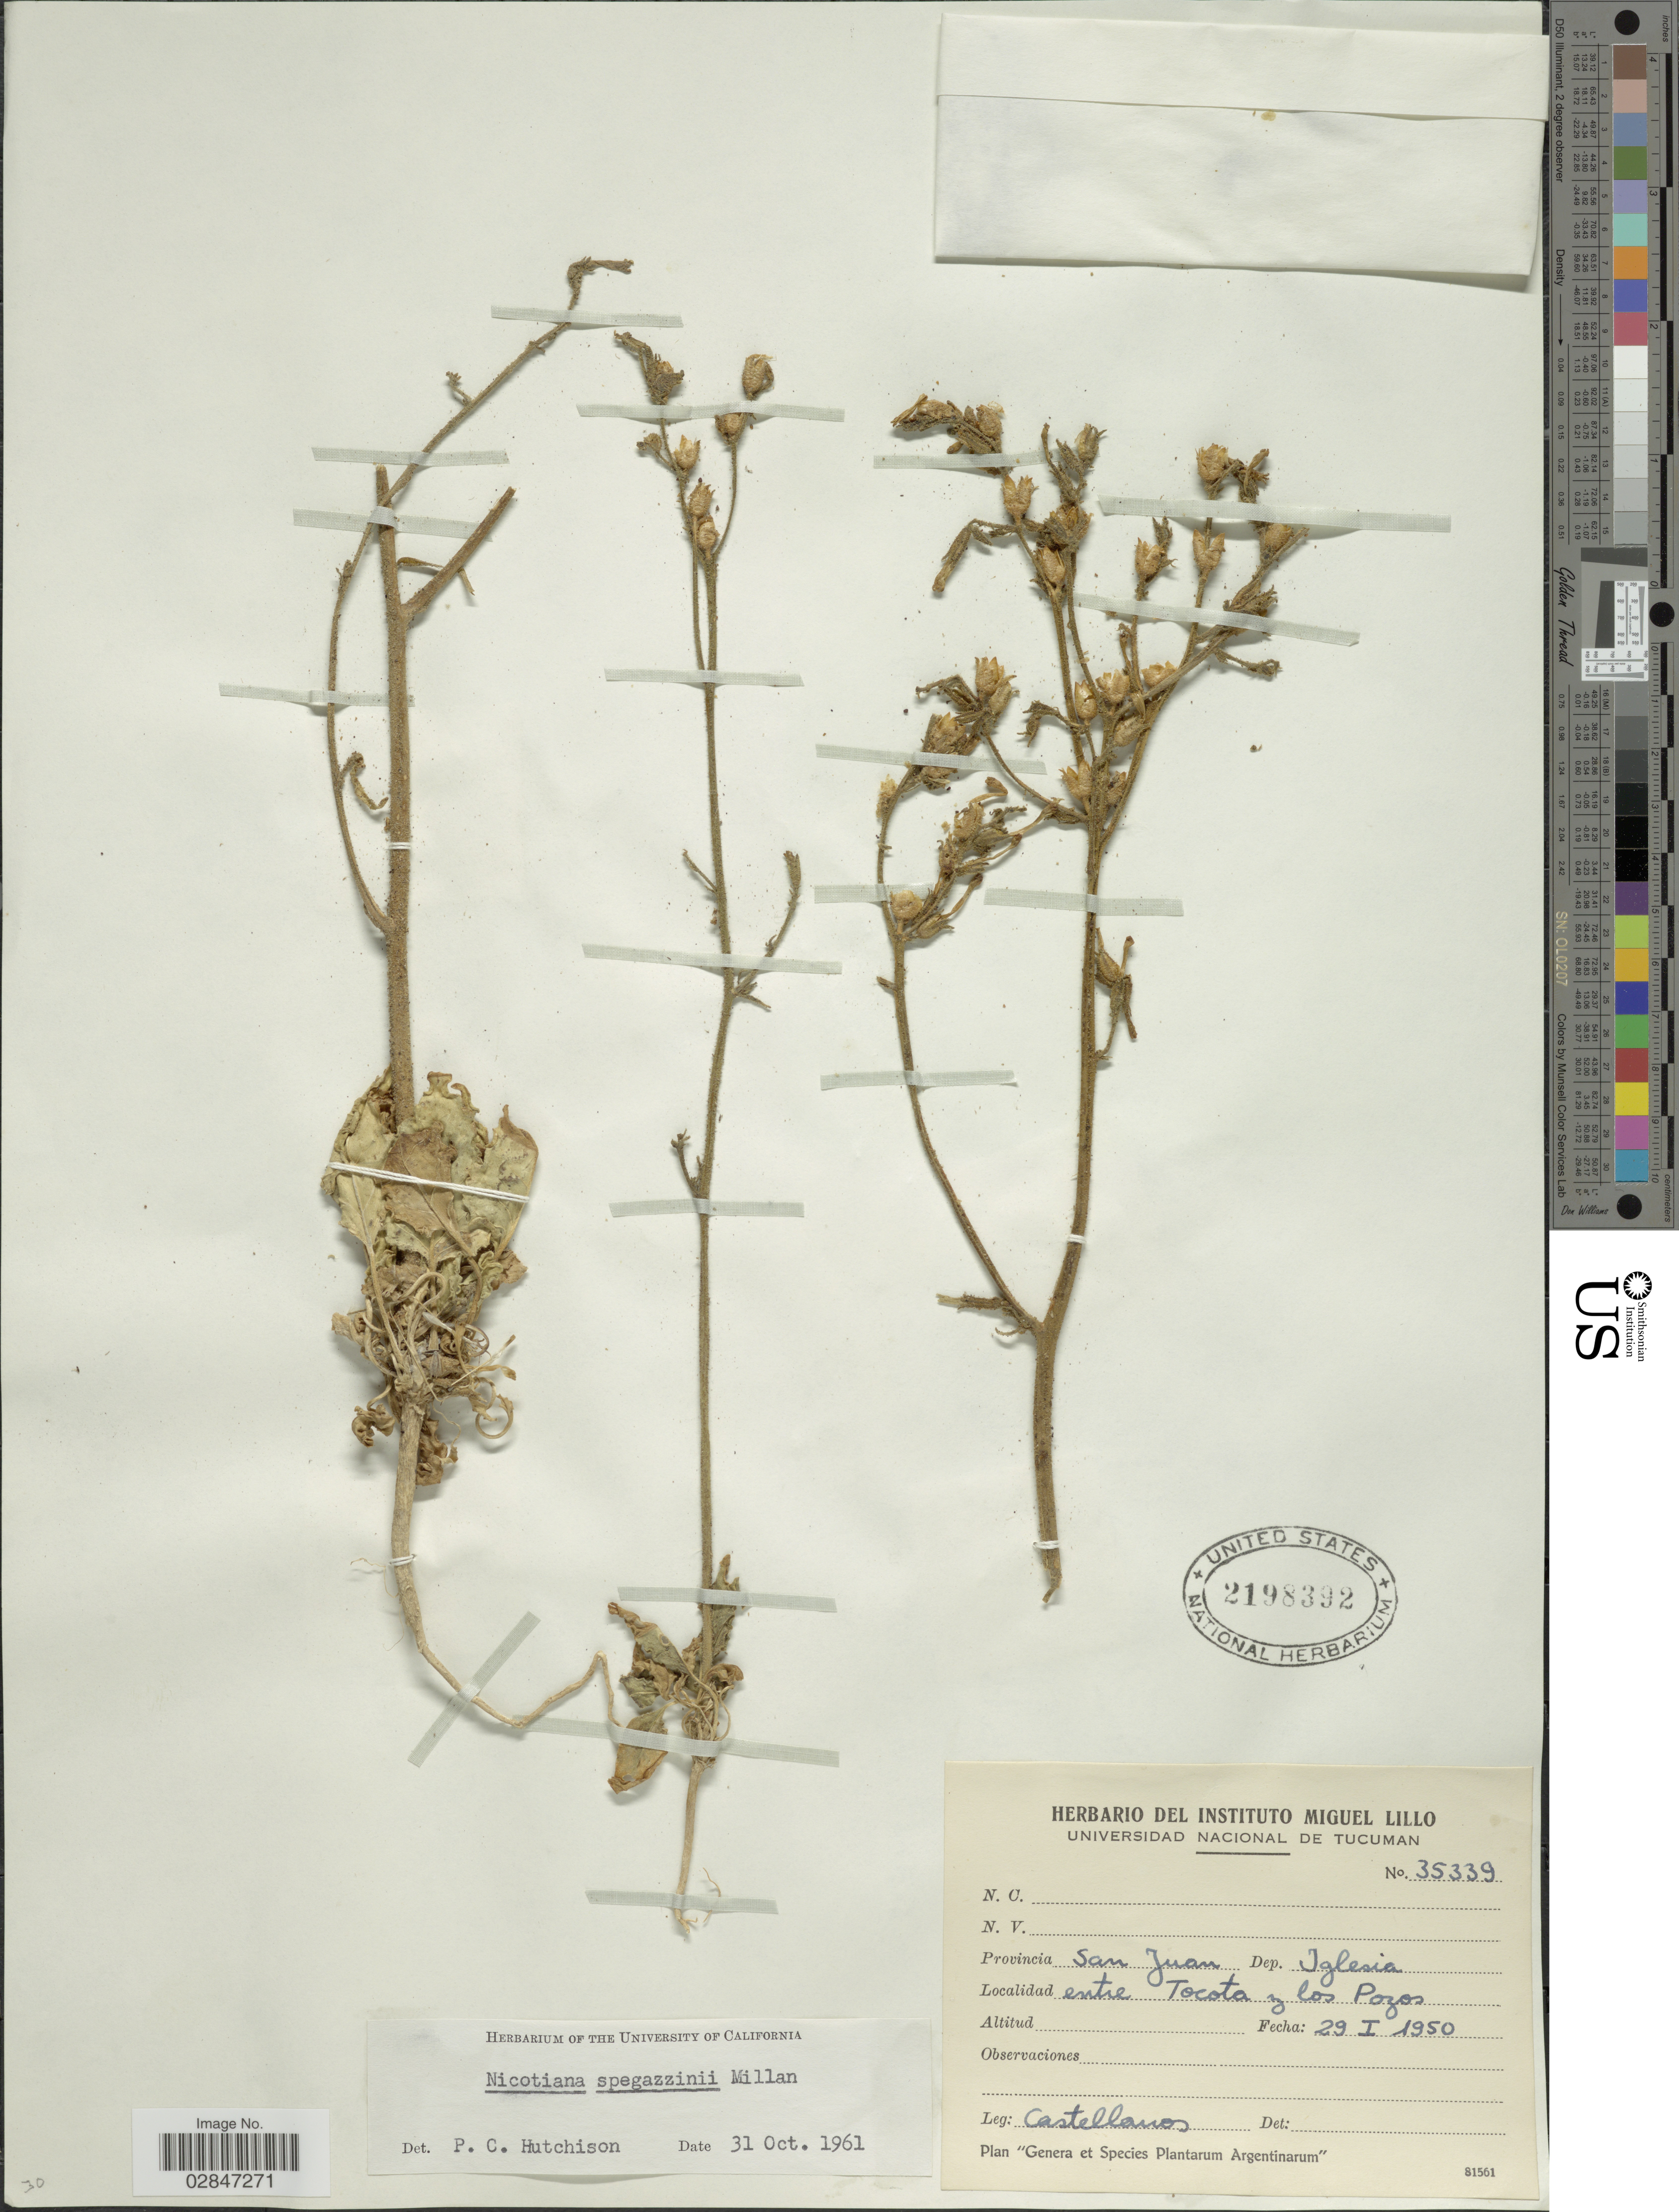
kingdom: Plantae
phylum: Tracheophyta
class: Magnoliopsida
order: Solanales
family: Solanaceae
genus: Nicotiana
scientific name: Nicotiana spegazzinii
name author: Millán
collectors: -- Castellanos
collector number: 35339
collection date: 1950-01-29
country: Argentina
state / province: San Juan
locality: Provincia San Juan, Dep. Iglesia, entre Tocota y los Pozos.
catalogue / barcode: US 2198392